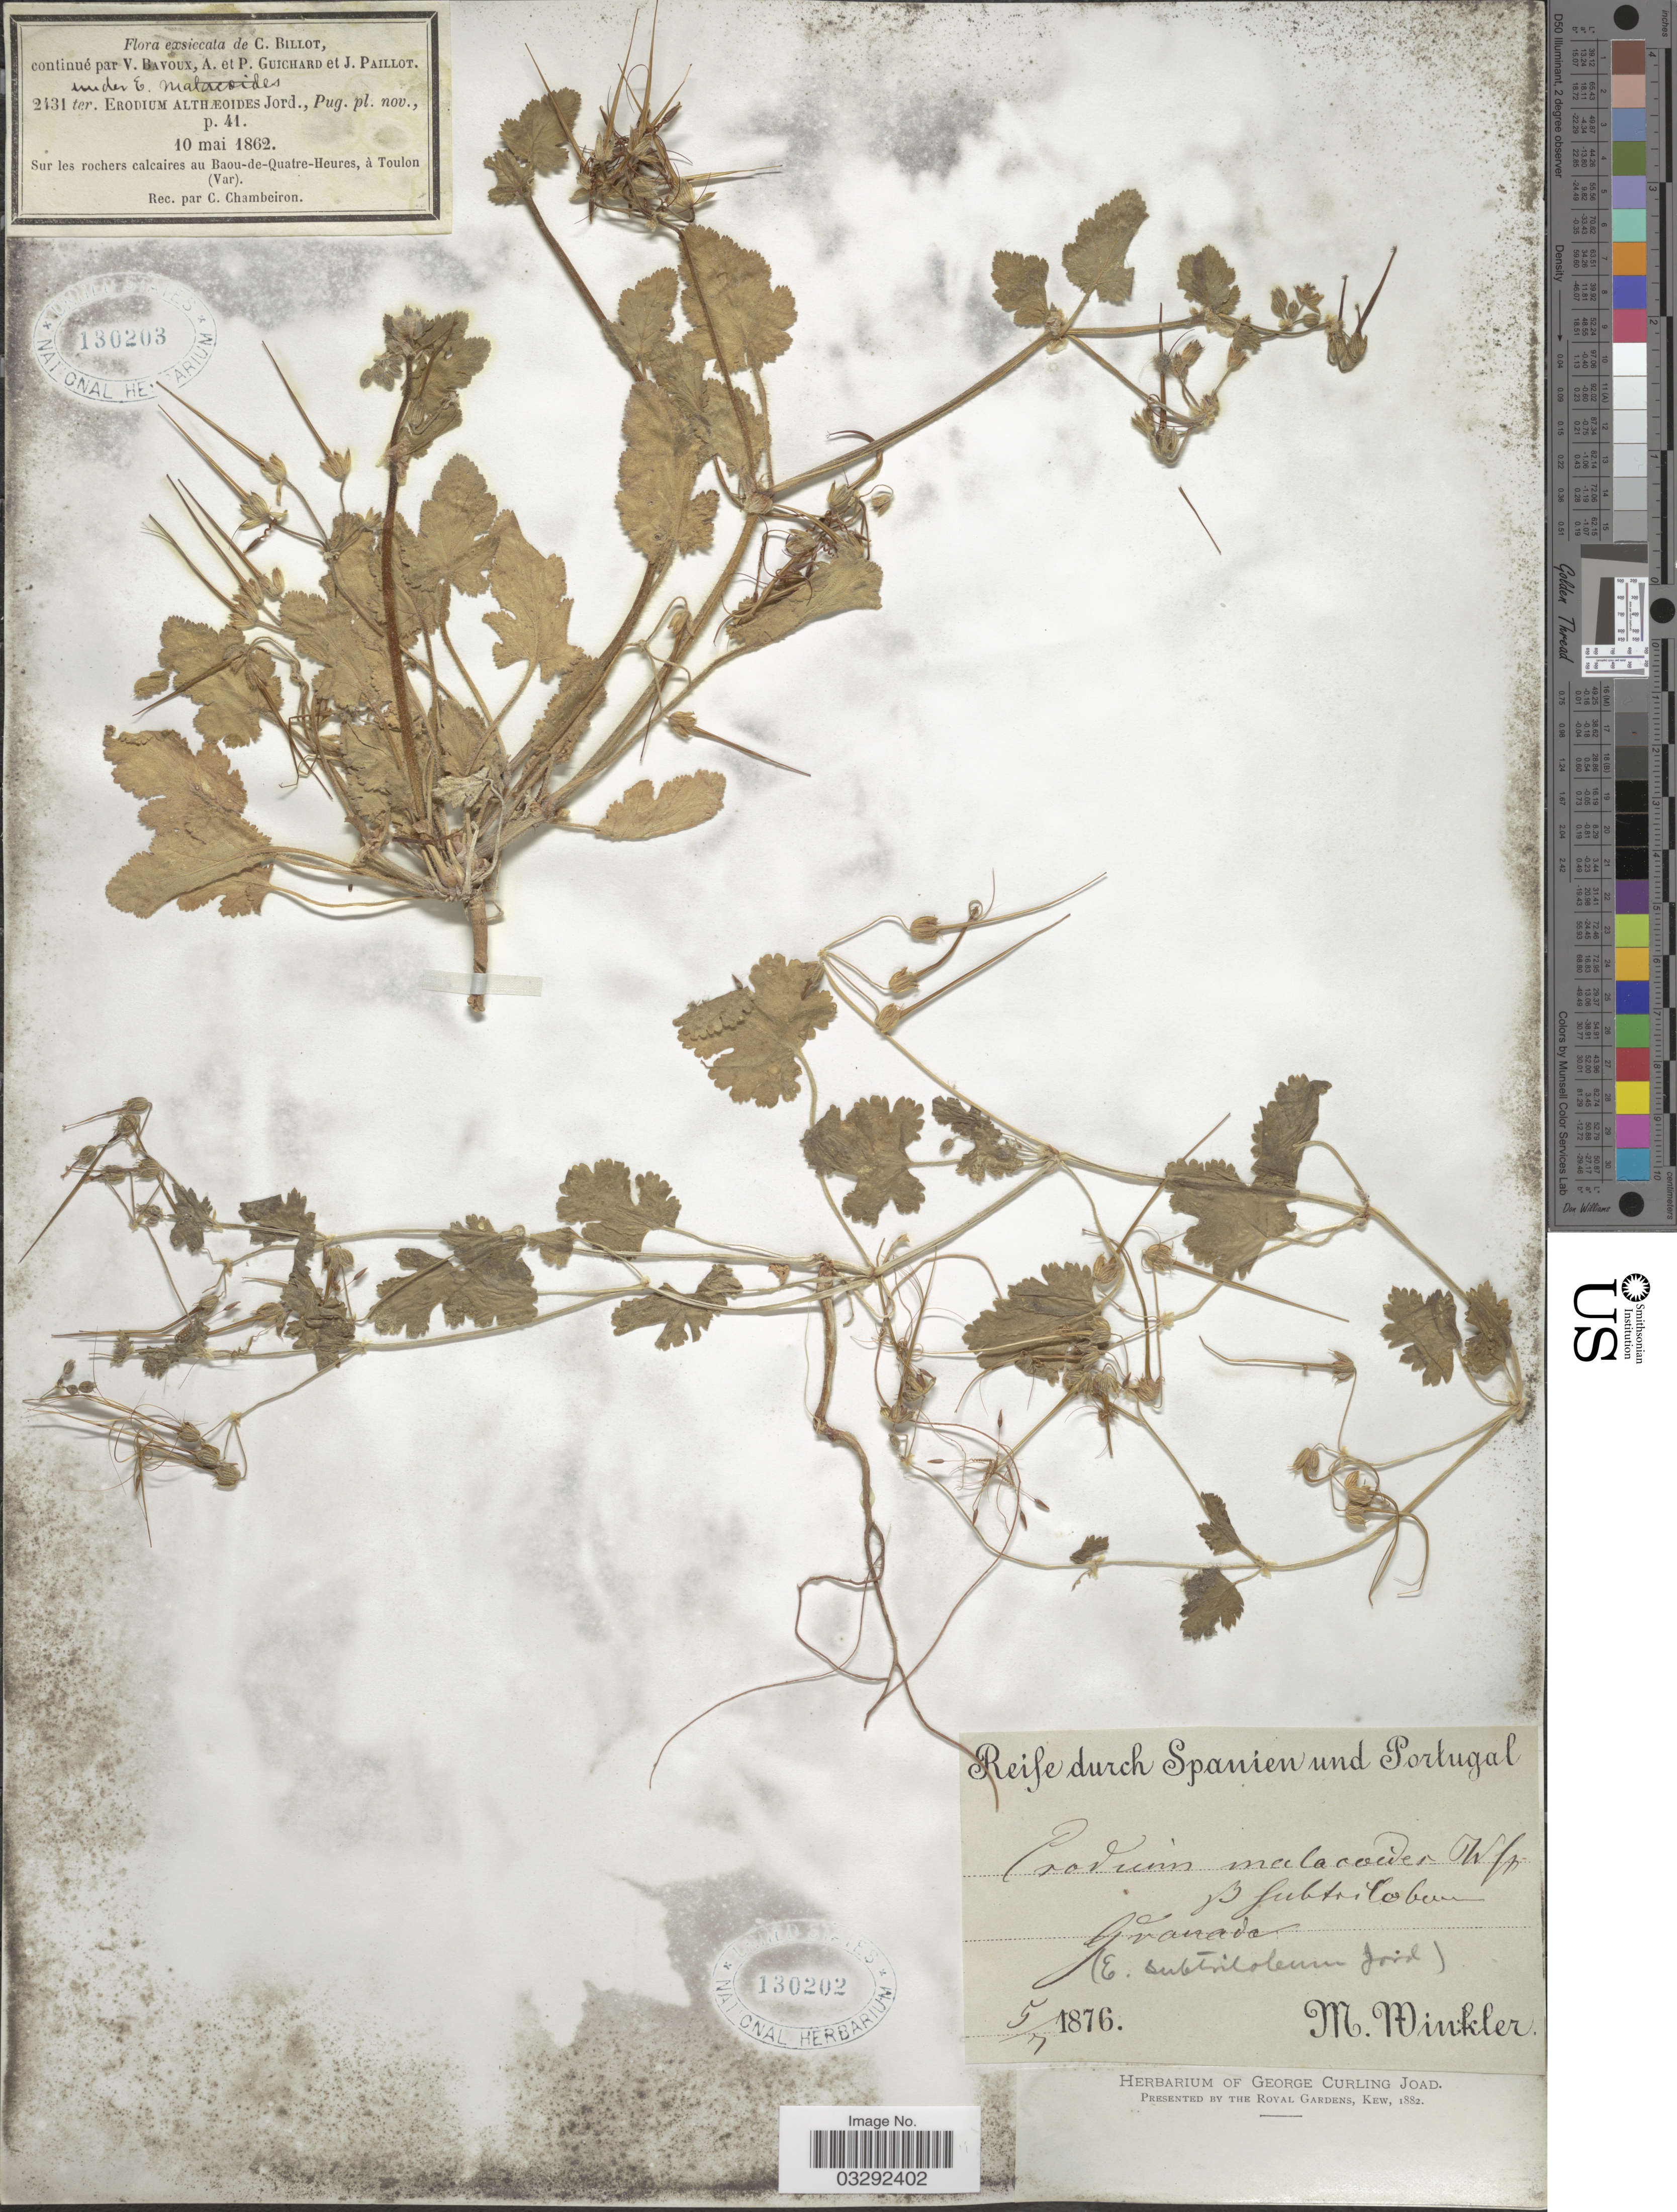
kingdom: Plantae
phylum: Tracheophyta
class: Magnoliopsida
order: Geraniales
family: Geraniaceae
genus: Erodium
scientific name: Erodium malacoides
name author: (L.) L'Hér.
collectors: C. Billot, Bavoux, V., Guichard, A., P. Guichard & J. Paillot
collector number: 2431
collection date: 1862-05-10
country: France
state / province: Provence-Alpes-Côte d'Azur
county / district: Var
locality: Sur les rochers calcaires au Baou-de-Quatre-Heures, à Toulon (Var).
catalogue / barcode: US 130203-2